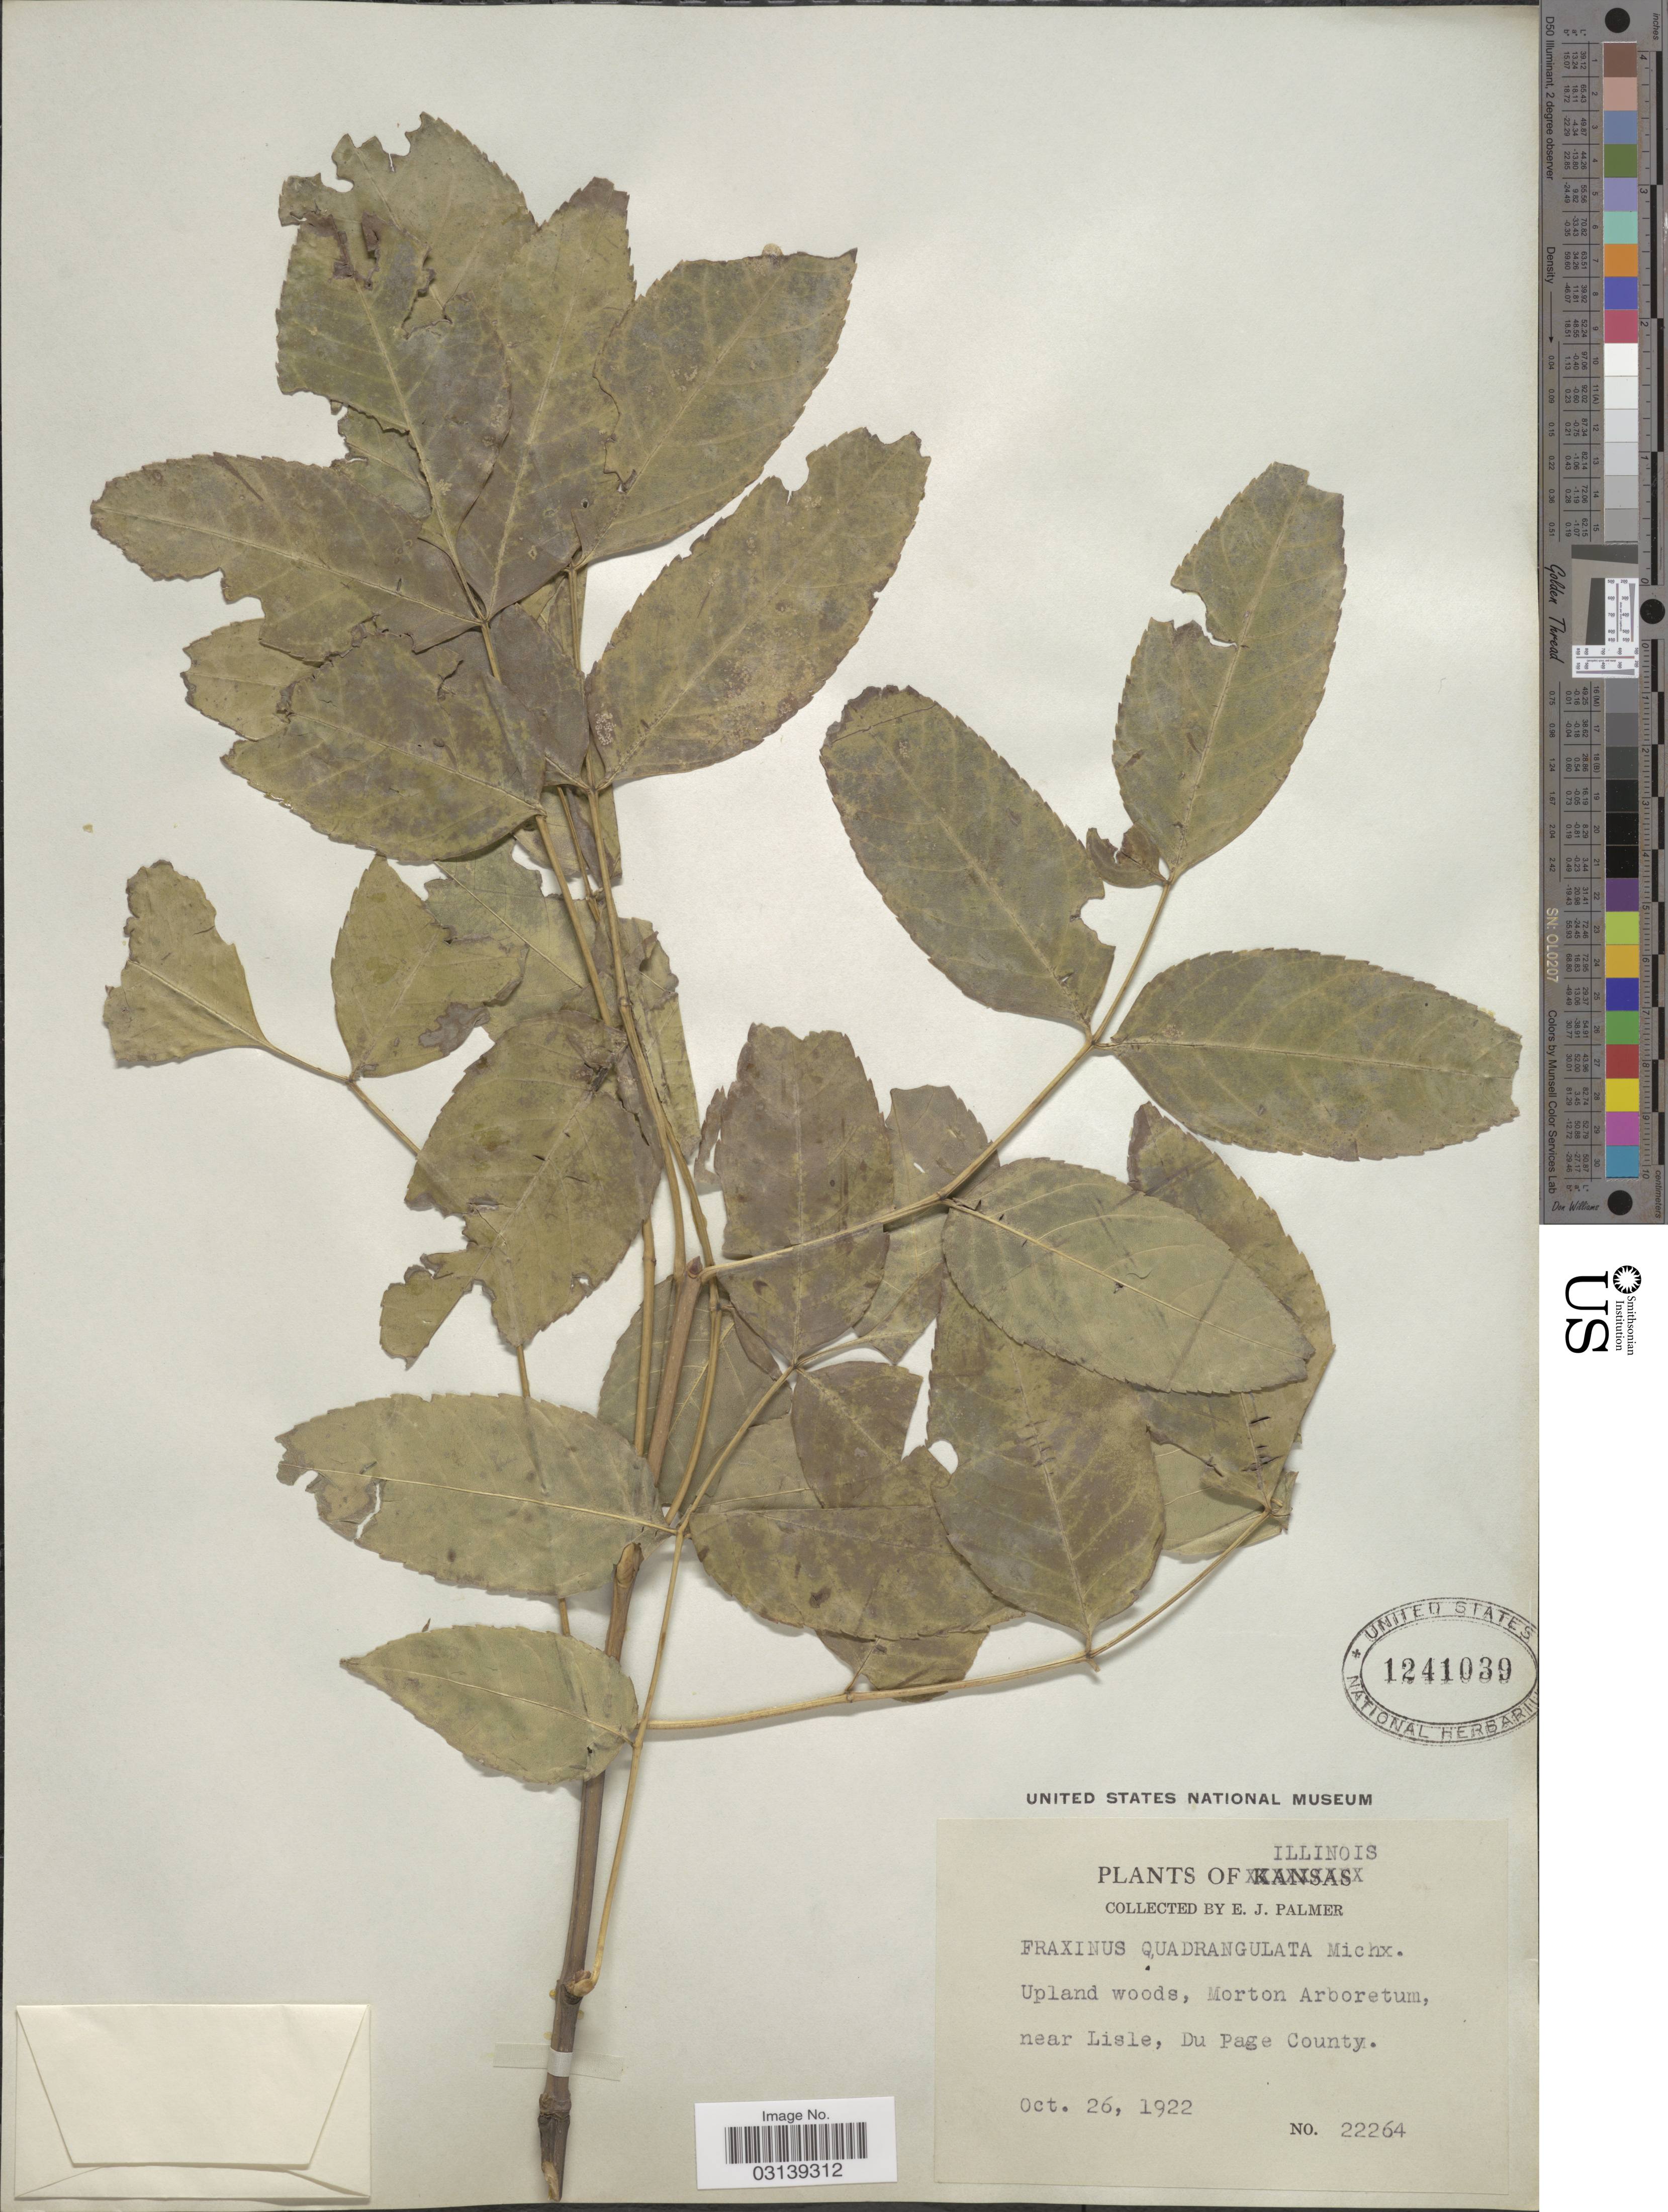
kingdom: Plantae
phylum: Tracheophyta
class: Magnoliopsida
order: Lamiales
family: Oleaceae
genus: Fraxinus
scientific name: Fraxinus quadrangulata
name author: Michx.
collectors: E. J. Palmer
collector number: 22264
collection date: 1922-10-26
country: United States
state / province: Illinois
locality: Upland woods, Morton Arboretum, near Lisle, Du Page County.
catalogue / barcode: US 1241039